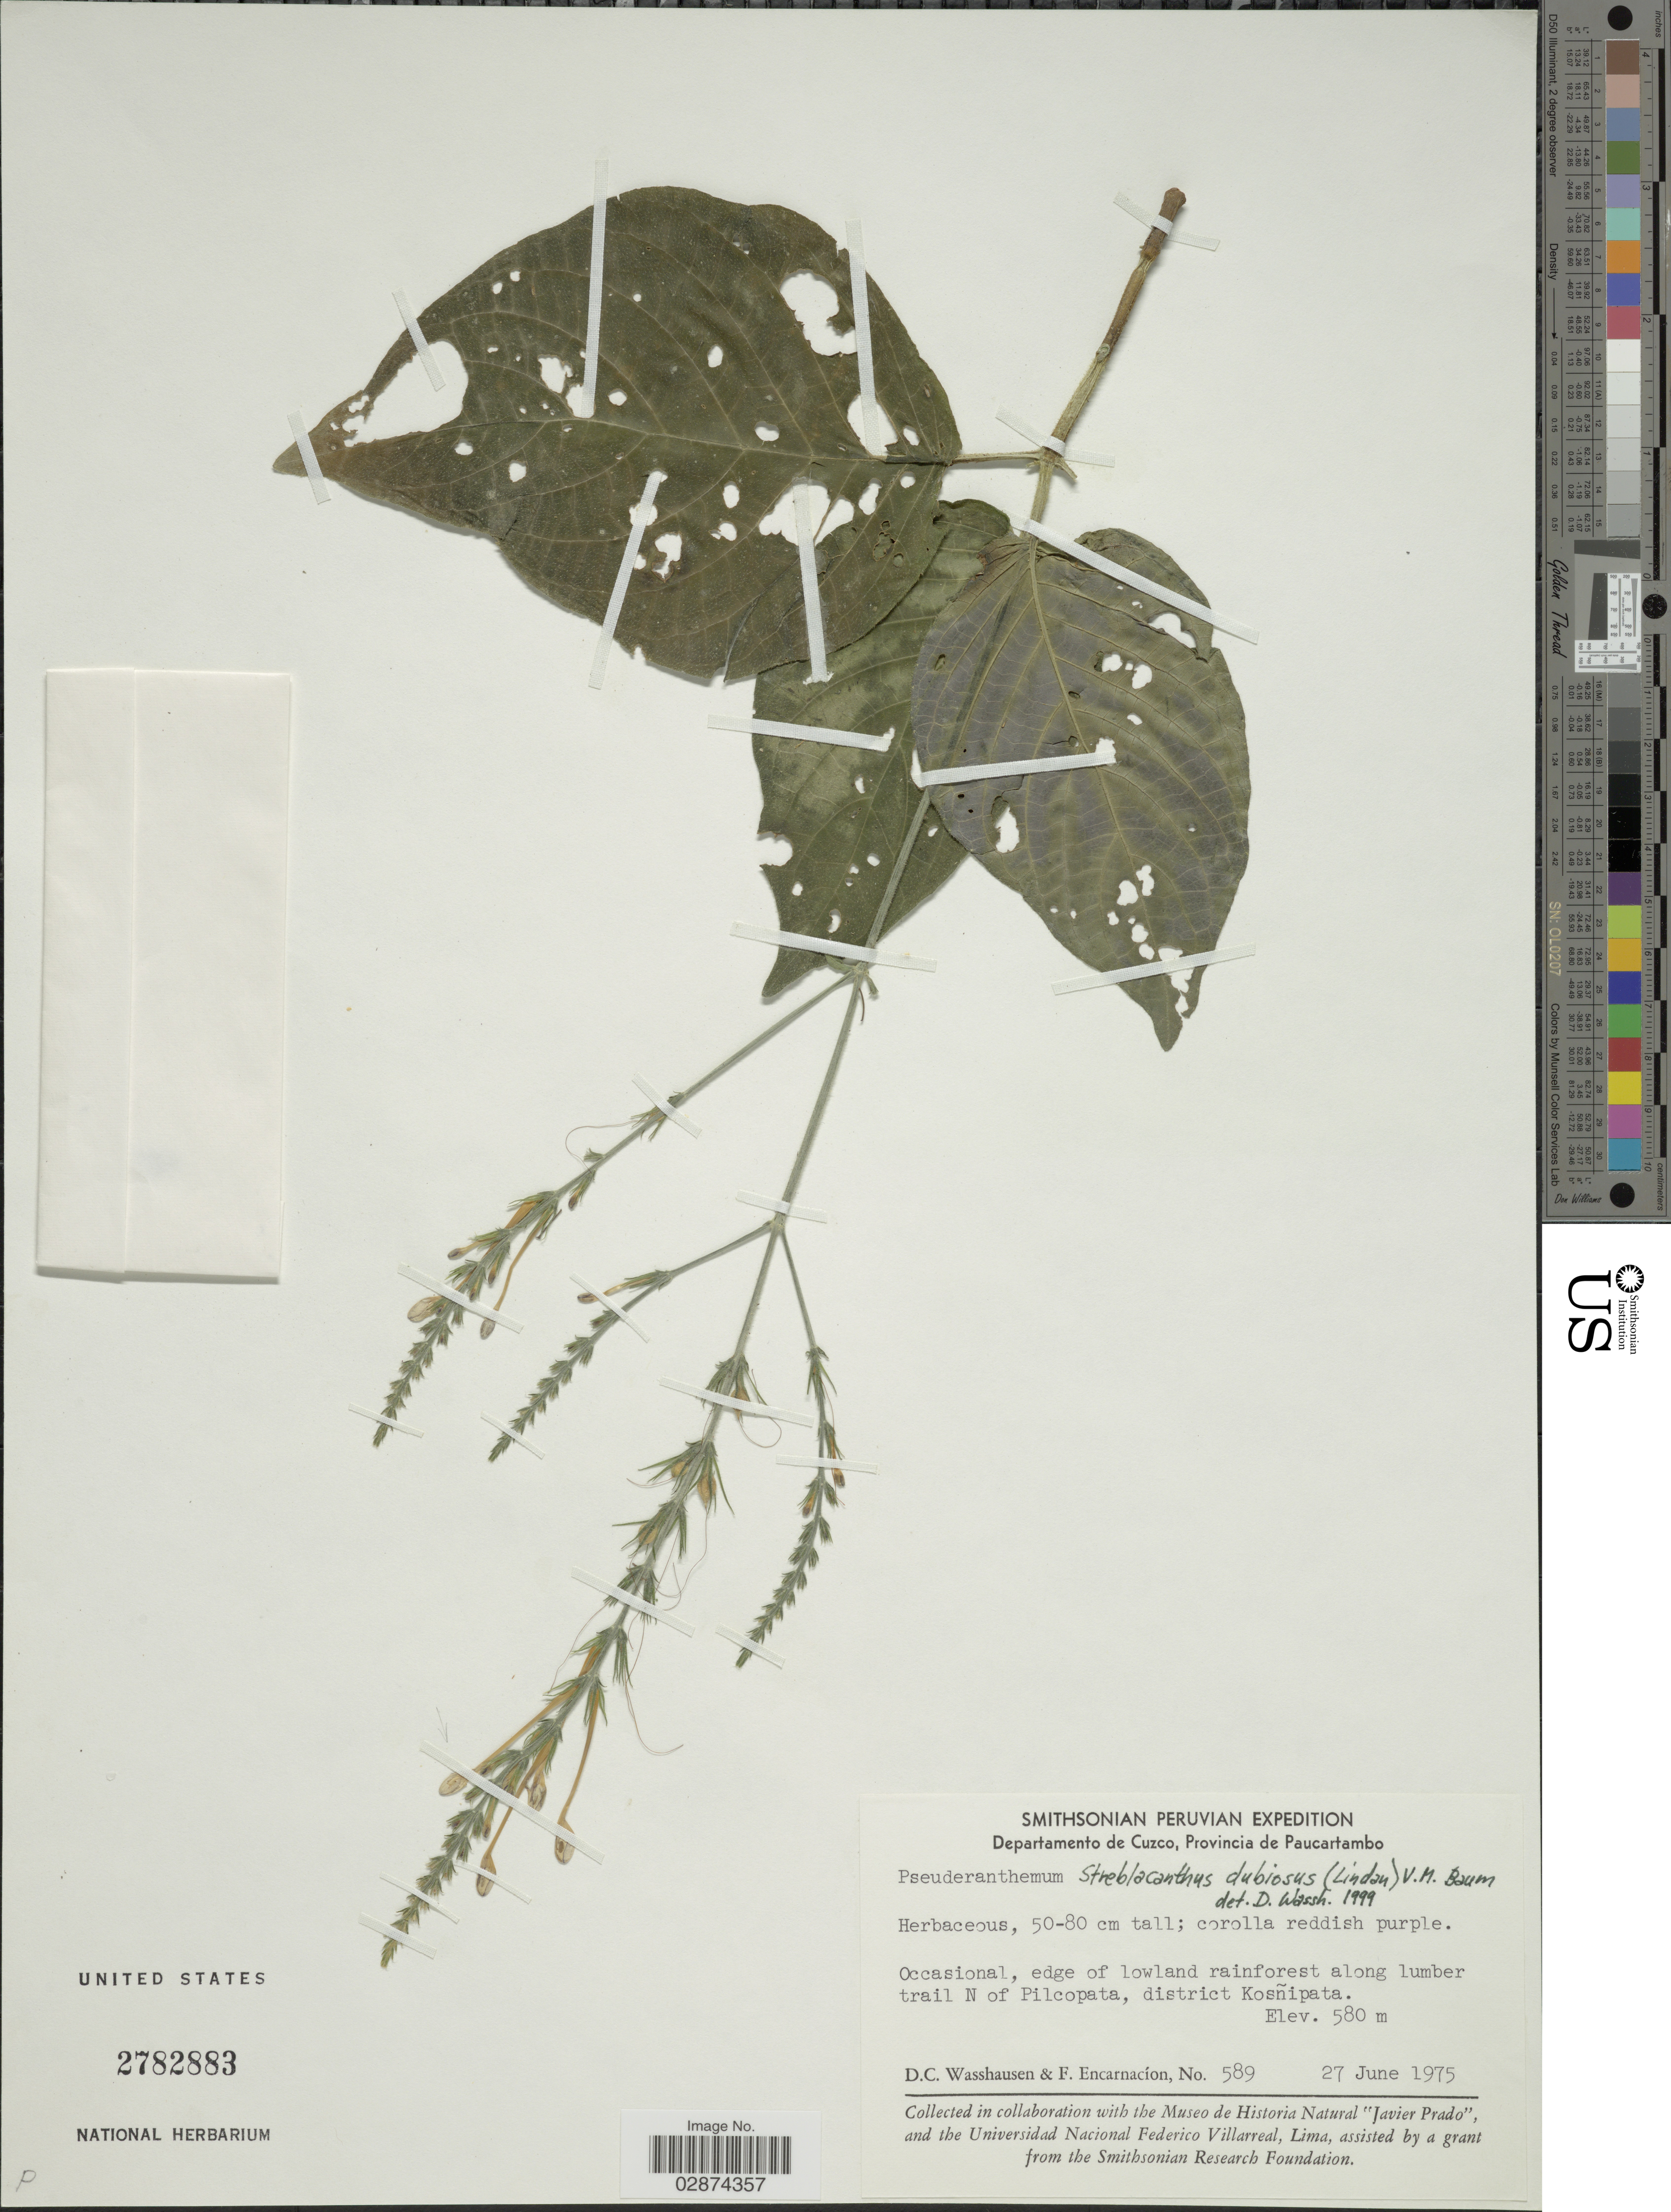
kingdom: Plantae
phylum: Tracheophyta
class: Magnoliopsida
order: Lamiales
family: Acanthaceae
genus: Streblacanthus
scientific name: Streblacanthus dubiosus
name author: (Lindau) V.M. Baum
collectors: D. C. Wasshausen & F. Encarnación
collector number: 589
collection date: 1975-06-27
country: Peru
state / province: Cusco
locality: Departamento de Cuzco, Provincia de Paucartambo. Occasional, edge of lowland rainforest along lumber trail N of Pilcopata, district Kosñipata.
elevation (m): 580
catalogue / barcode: US 2782883